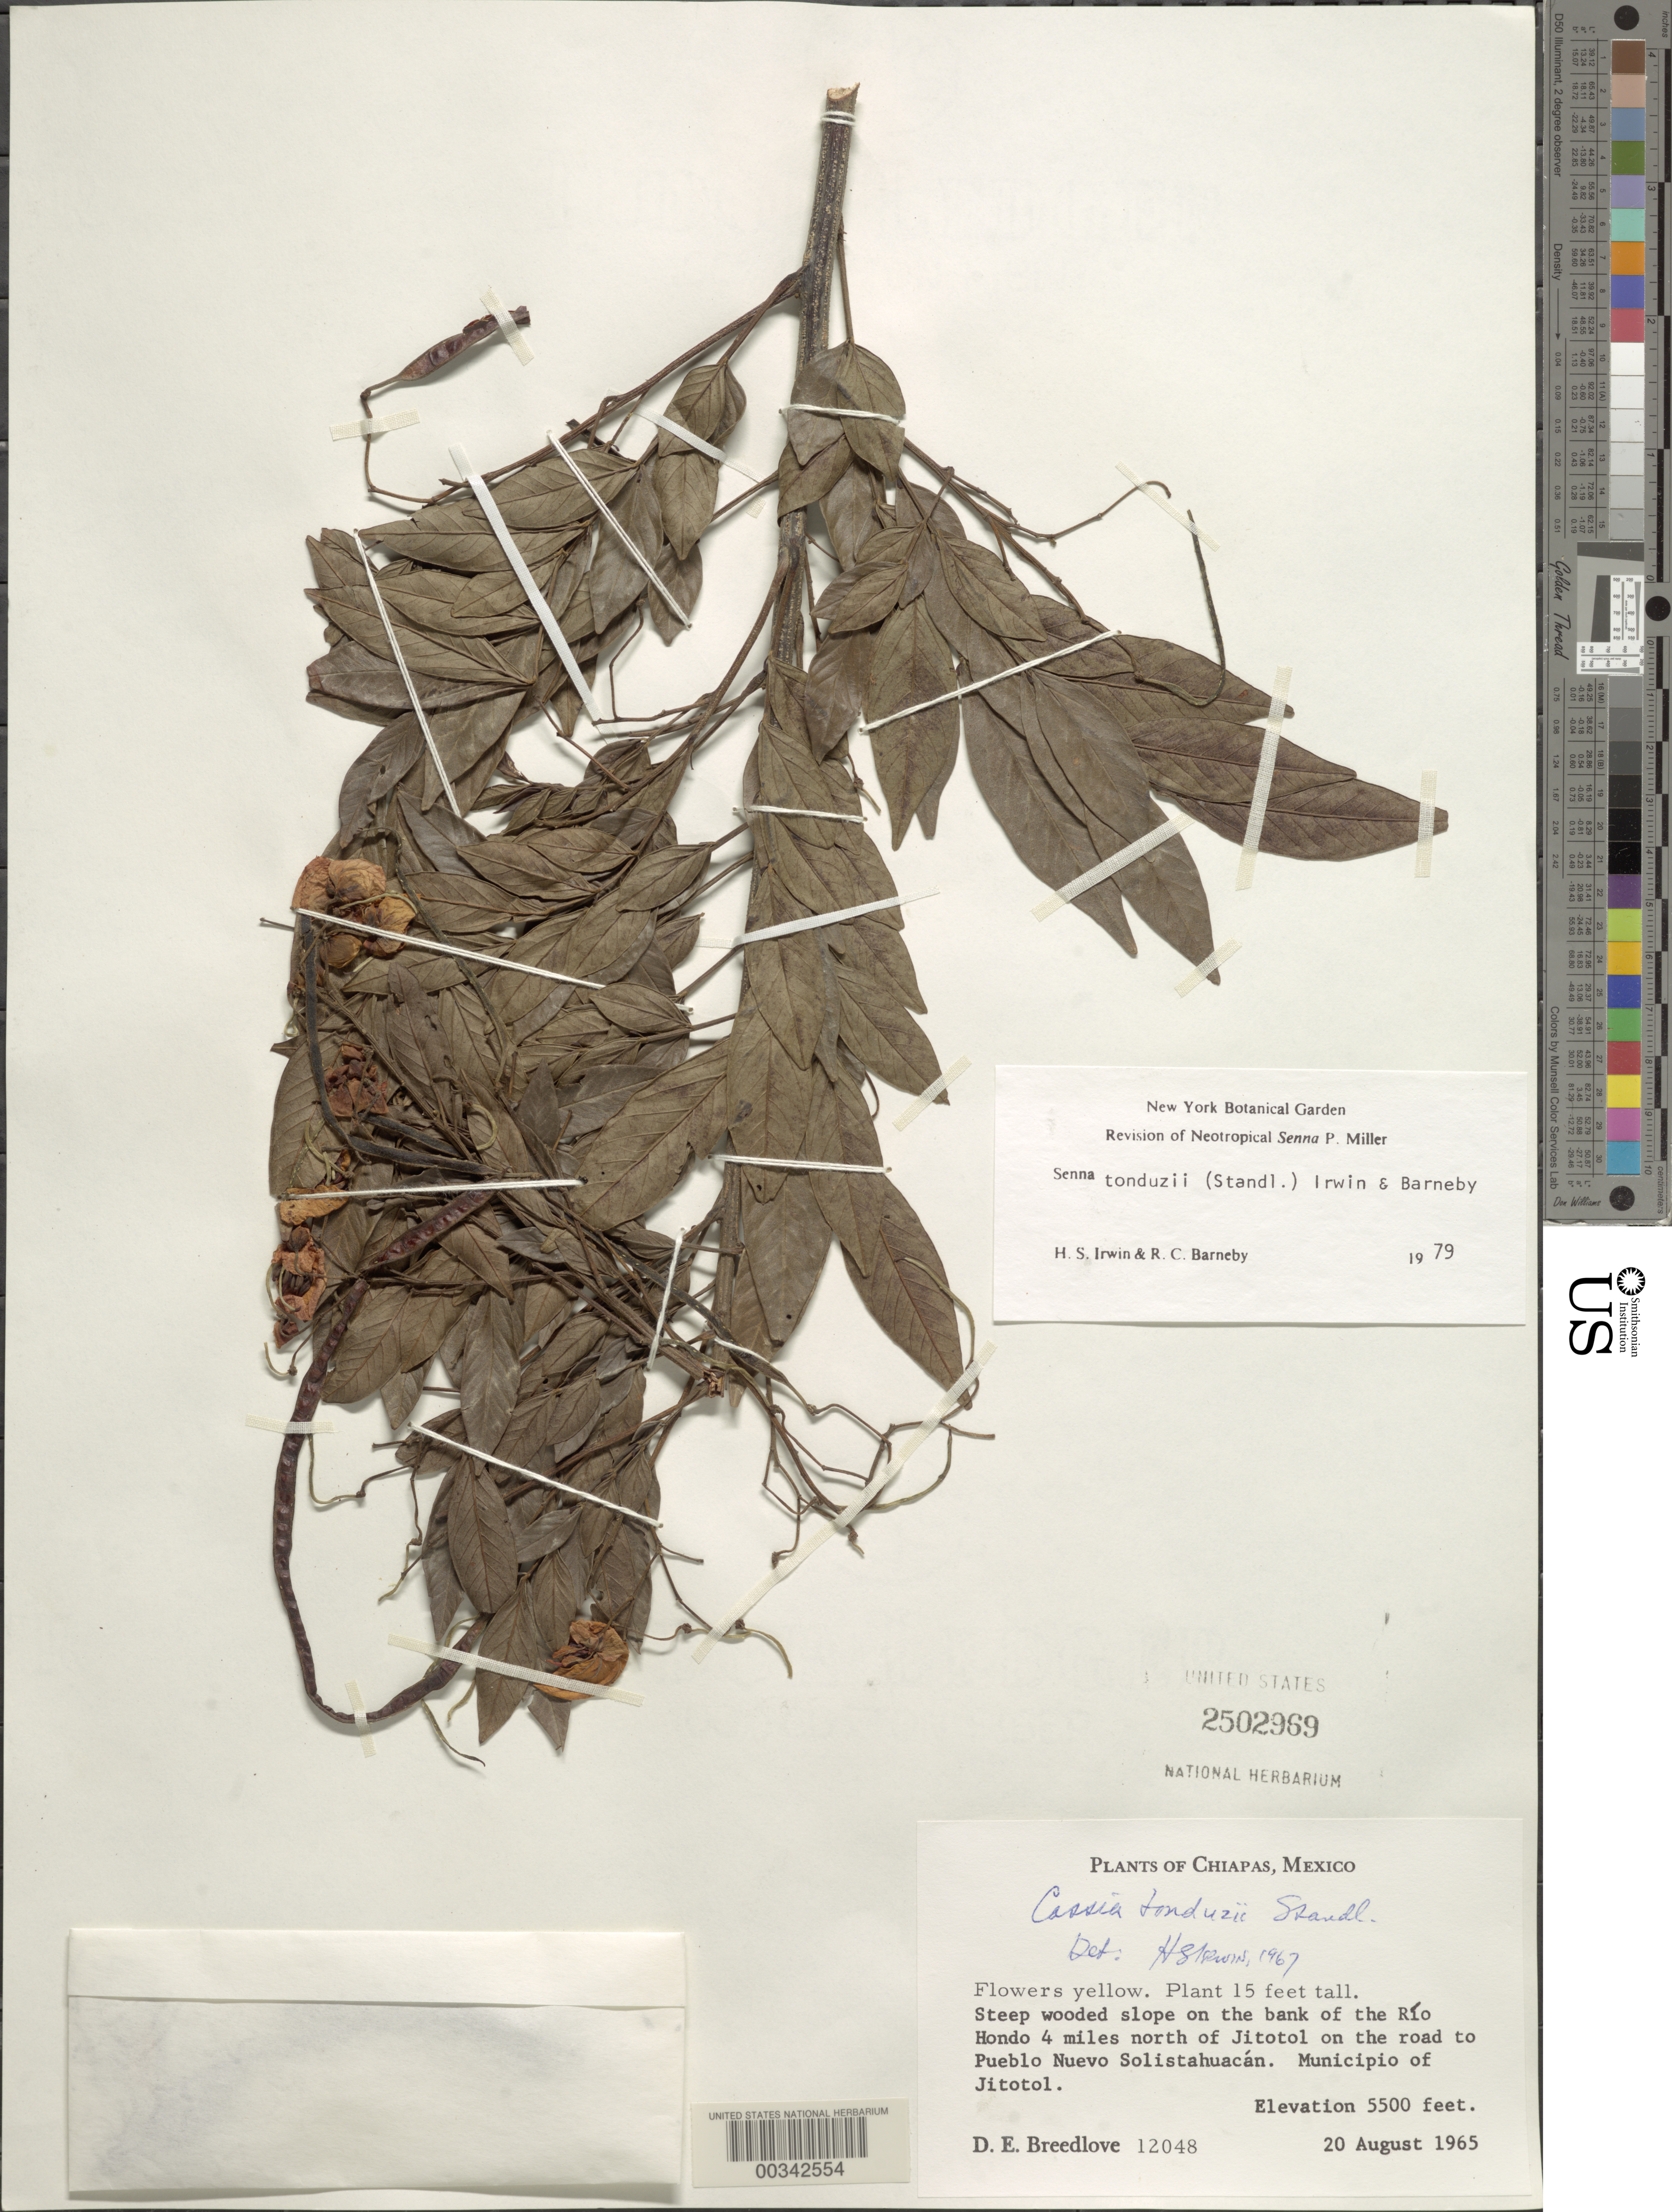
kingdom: Plantae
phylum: Tracheophyta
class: Magnoliopsida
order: Fabales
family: Fabaceae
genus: Senna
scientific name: Senna tonduzii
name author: (Standl.) H.S. Irwin & Barneby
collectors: D. E. Breedlove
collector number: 12048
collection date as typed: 20 Aug 1965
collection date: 1965-08-20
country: Mexico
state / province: Chiapas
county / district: Jitotol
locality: Rio Hondo 4 mi N of Jitotol on the road to Pueblo Nuevo Solistahuacán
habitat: Steep woooded slope on bank of river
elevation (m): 1676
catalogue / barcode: US 2502969